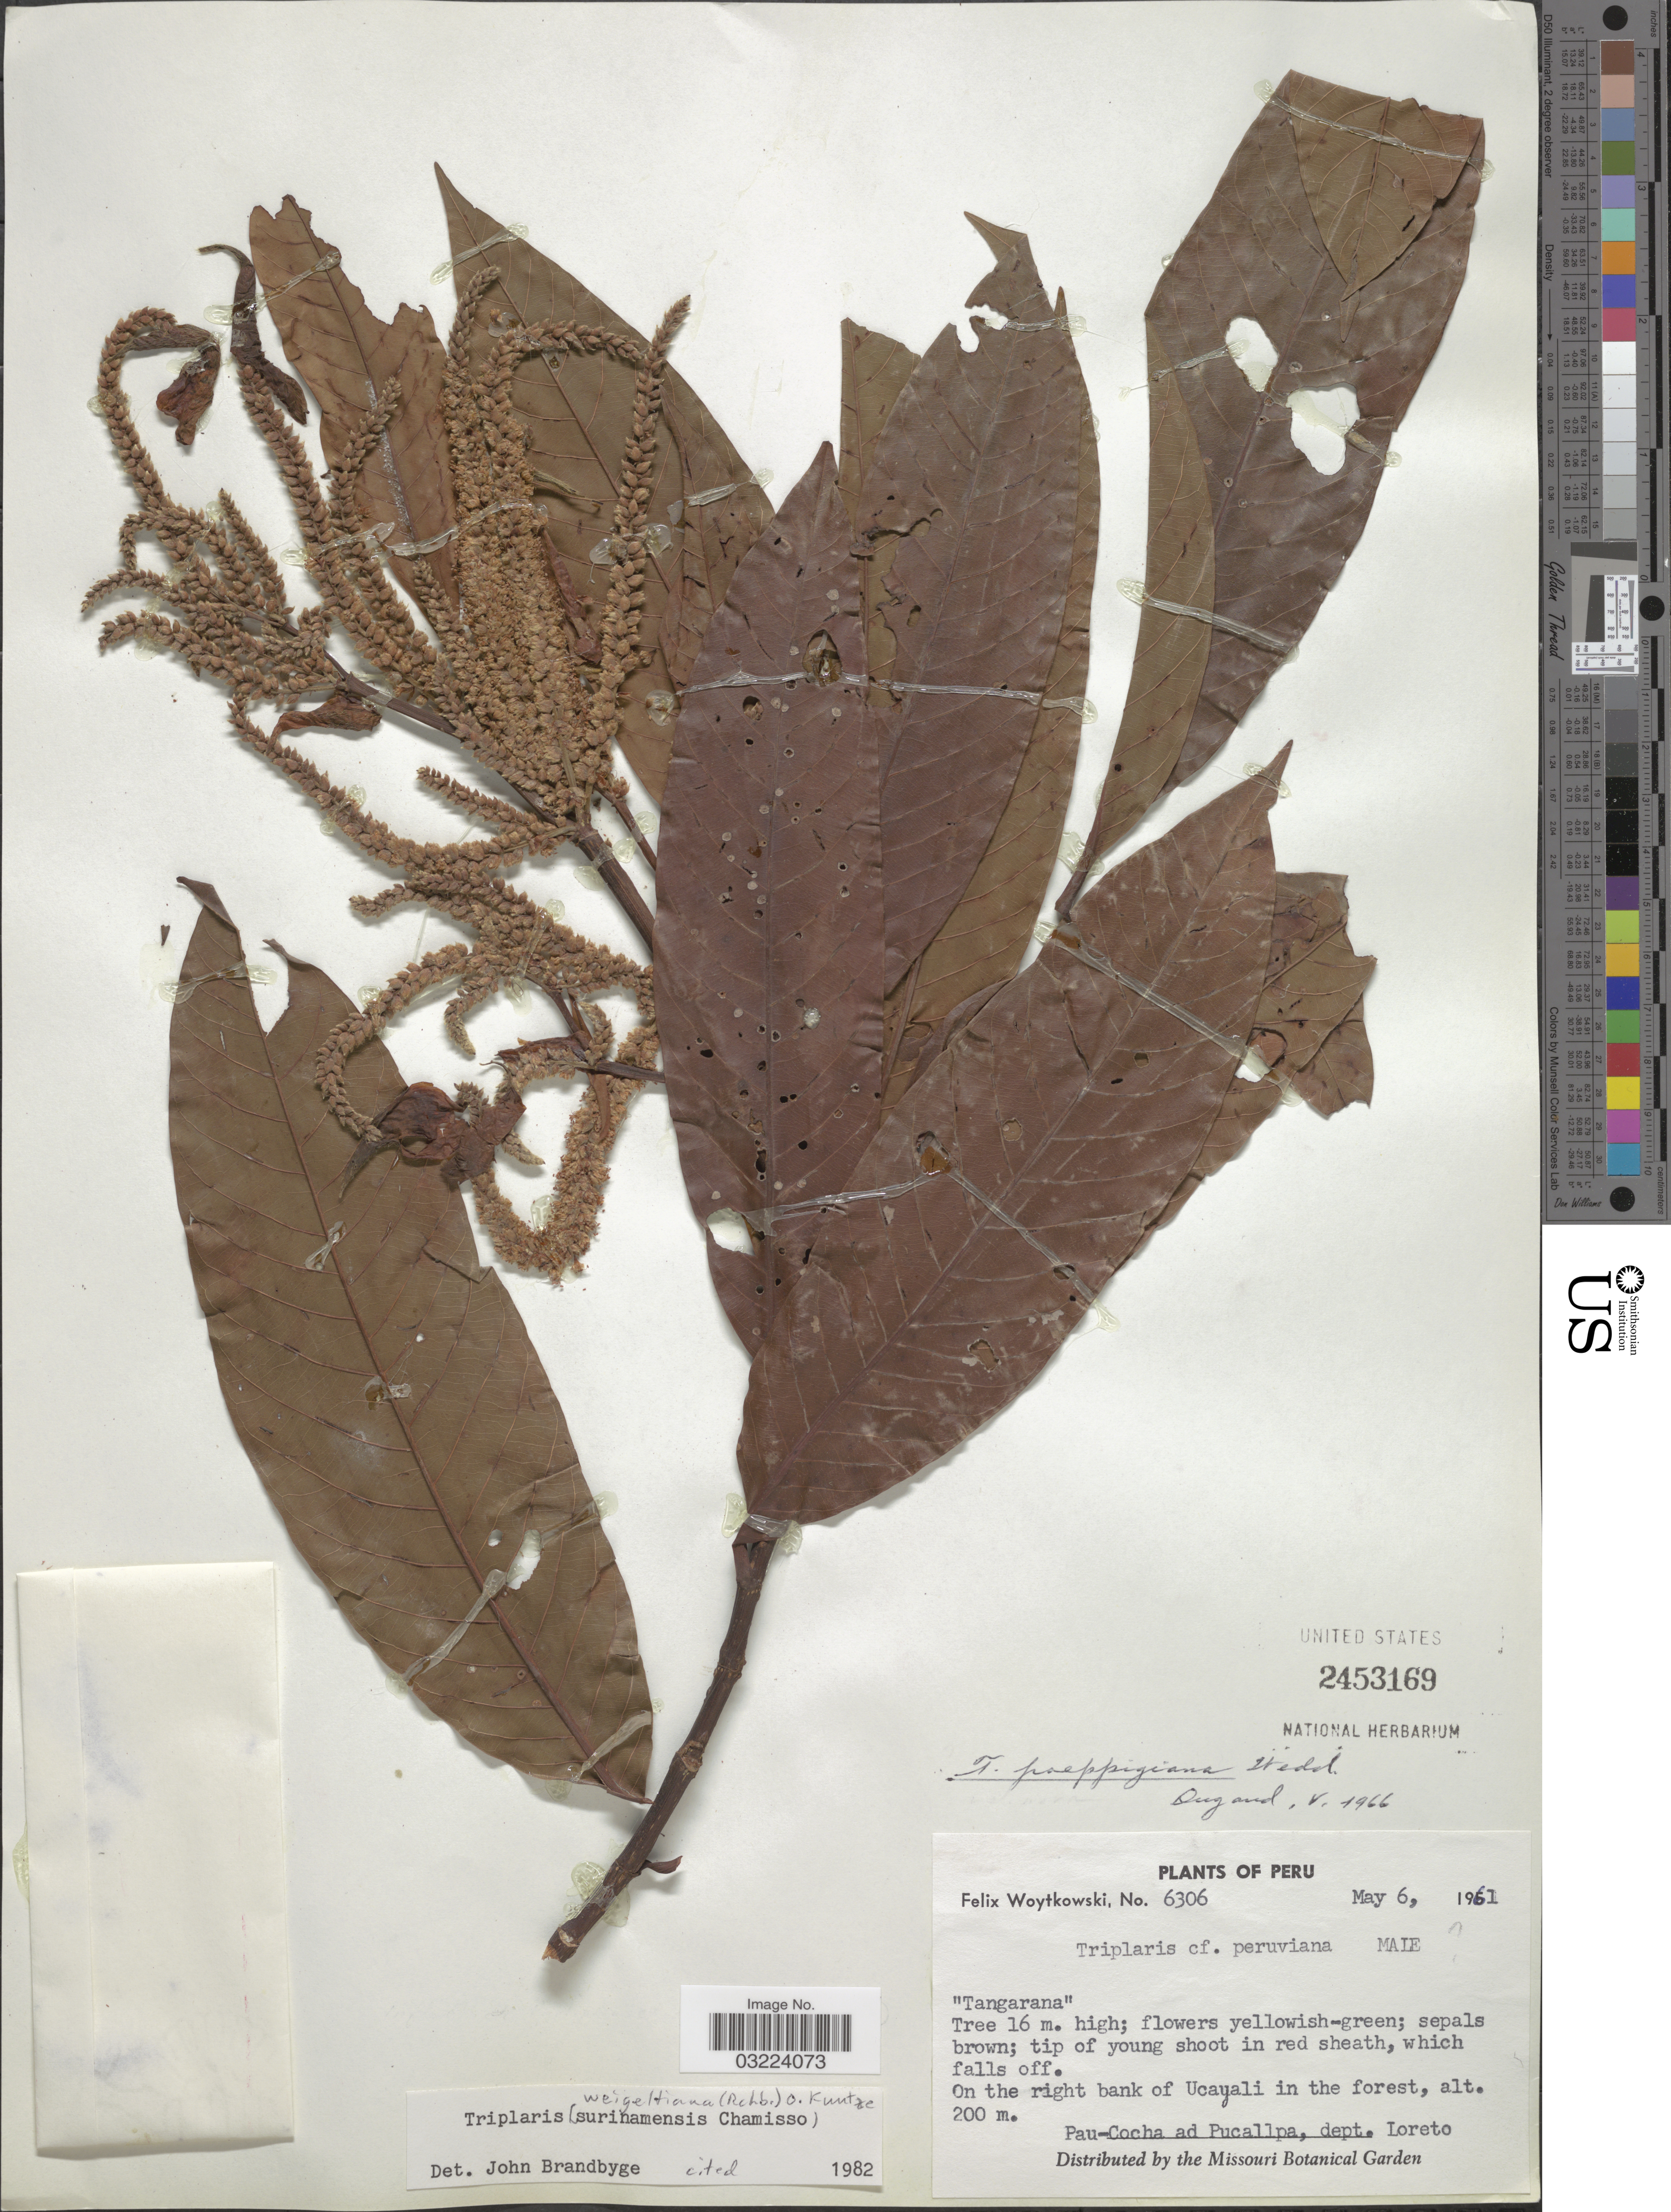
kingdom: Plantae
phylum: Tracheophyta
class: Magnoliopsida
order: Caryophyllales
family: Polygonaceae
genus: Triplaris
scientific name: Triplaris weigeltiana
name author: (Rchb.) Kuntze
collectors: F. Woytkowski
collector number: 6306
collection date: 1961-05-06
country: Peru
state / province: Loreto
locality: On the right bank of Ucayali in the forest, Pau-Cocha ad Pucallpa, dept. Loreto.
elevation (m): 200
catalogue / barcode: US 2453169